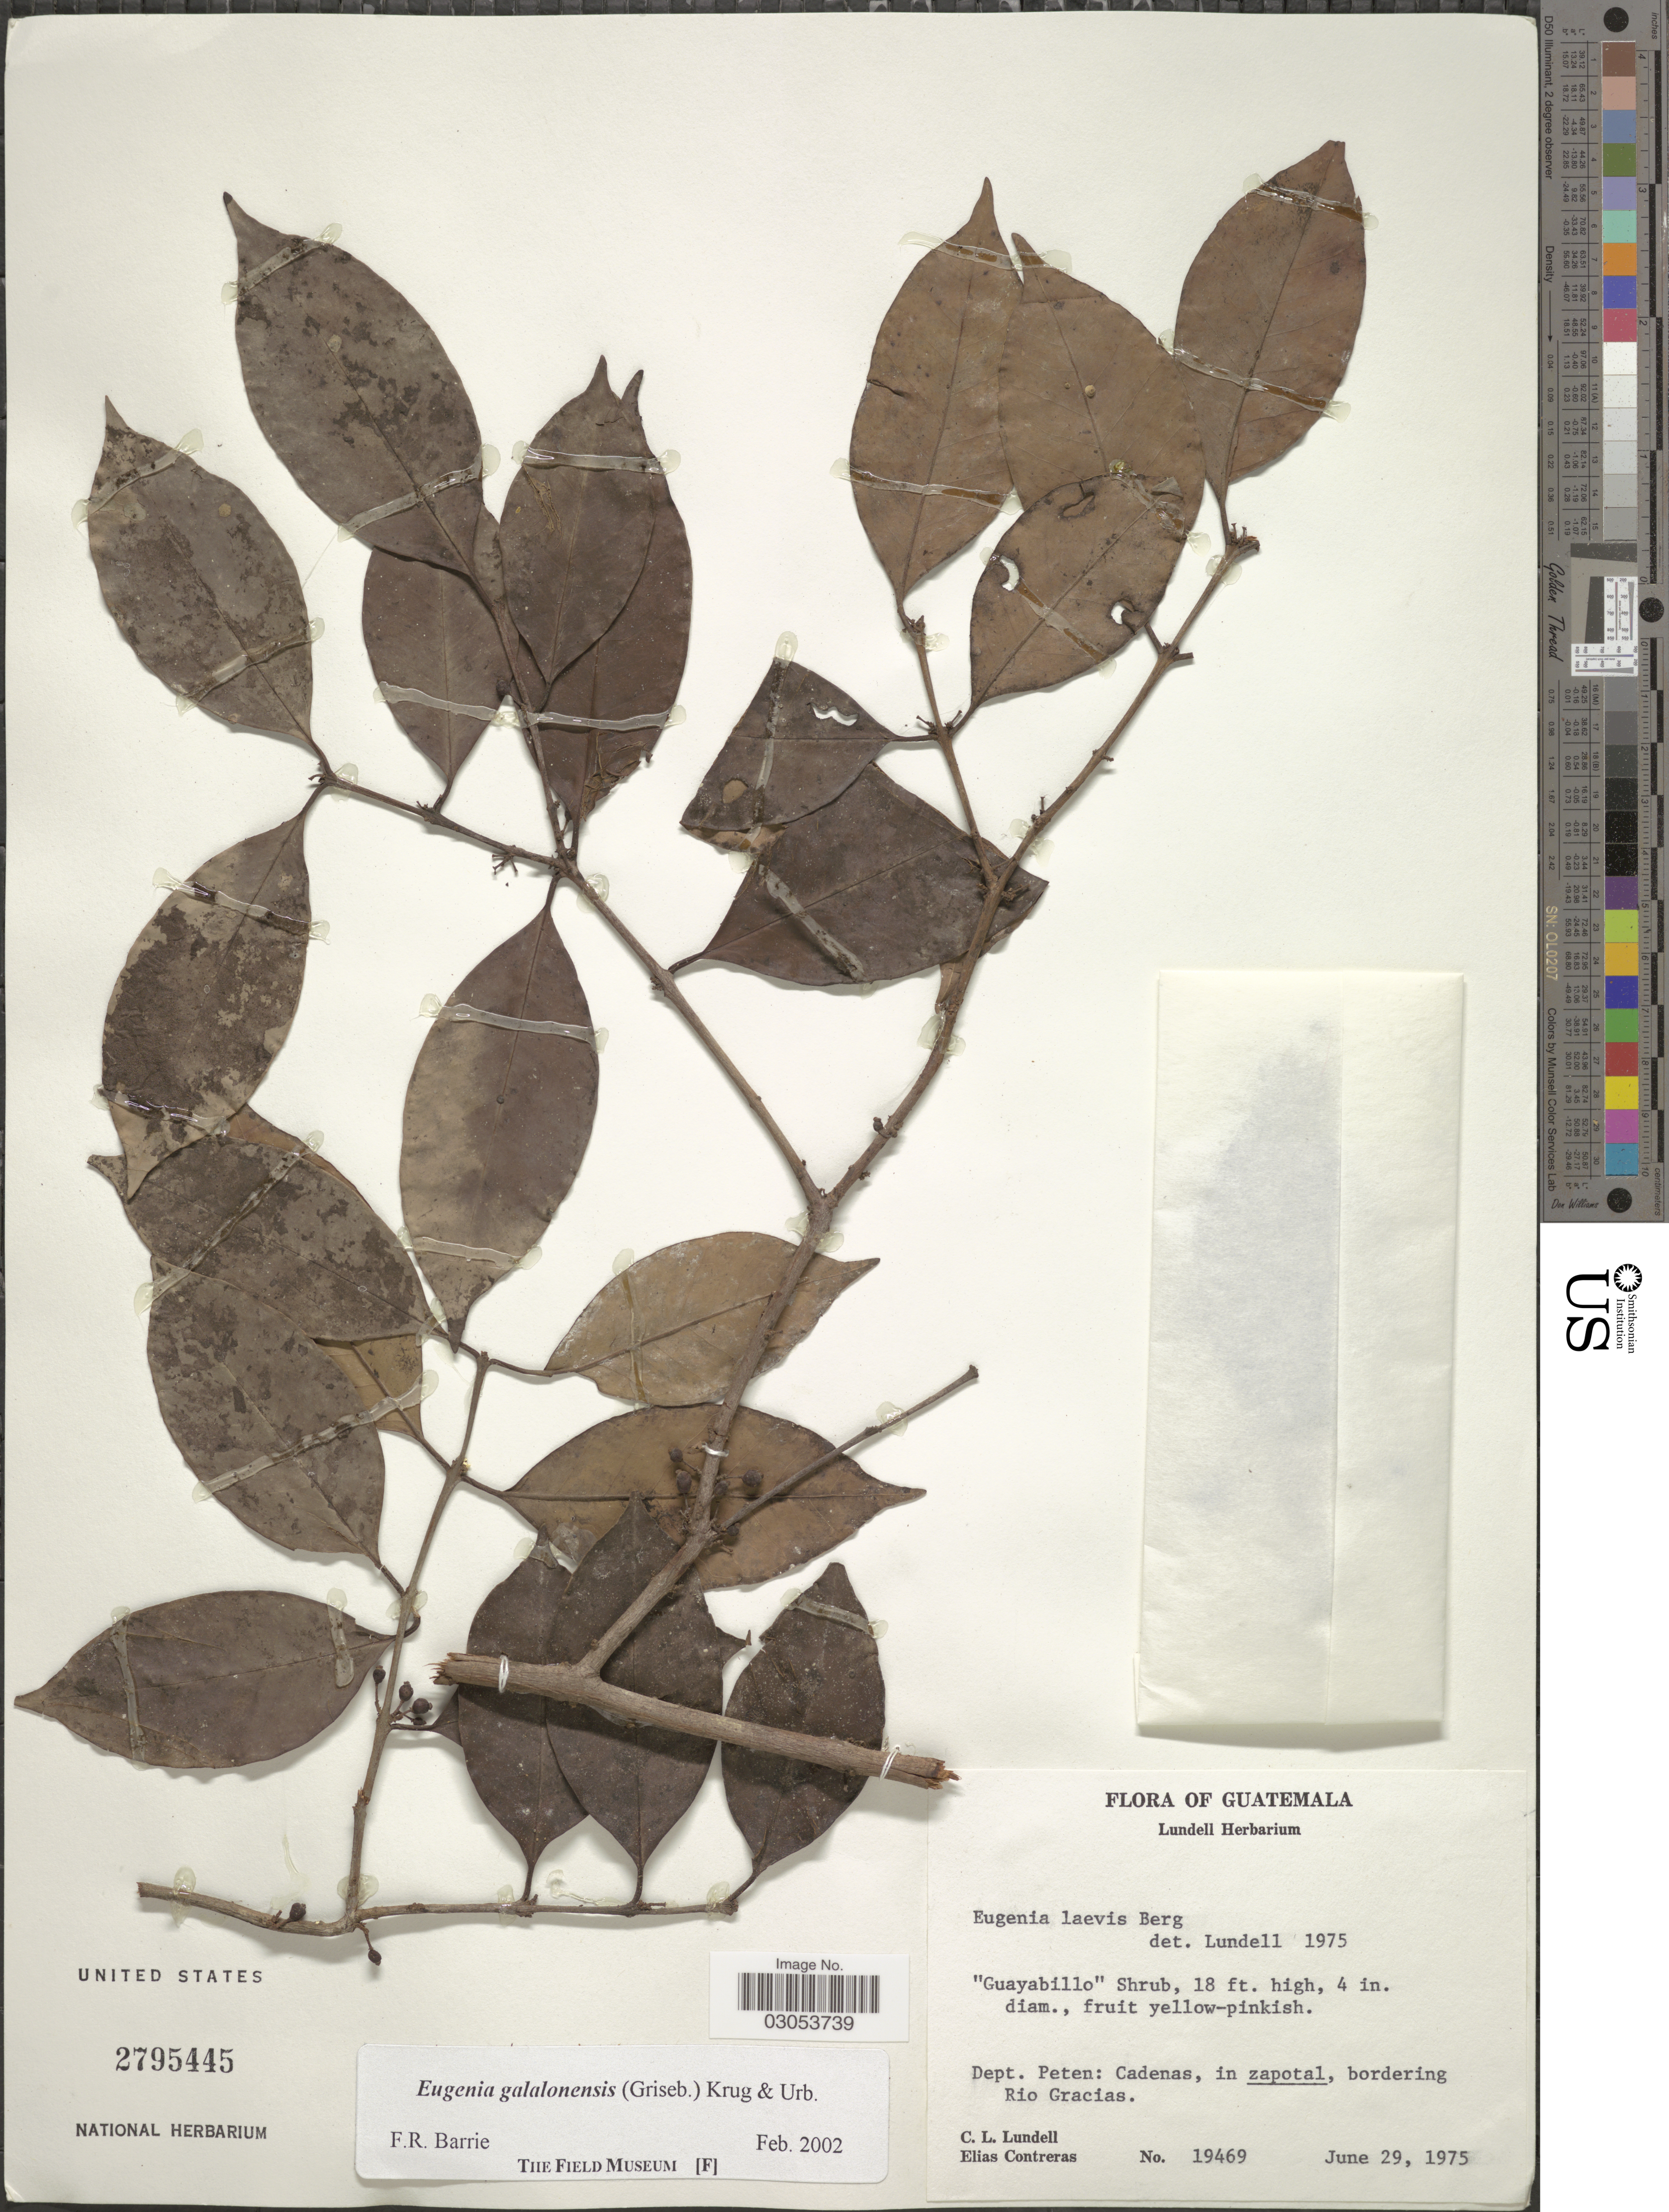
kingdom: Plantae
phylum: Tracheophyta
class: Magnoliopsida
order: Myrtales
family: Myrtaceae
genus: Eugenia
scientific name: Eugenia galalonensis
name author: (Griseb.) Krug & Urb.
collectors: C. L. Lundell & E. Contreras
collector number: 19469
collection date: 1975-06-29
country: Guatemala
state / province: El Petén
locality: Dept. Peten: Cadenas, in zapotal, bordering Rio Gracias.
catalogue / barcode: US 2795445